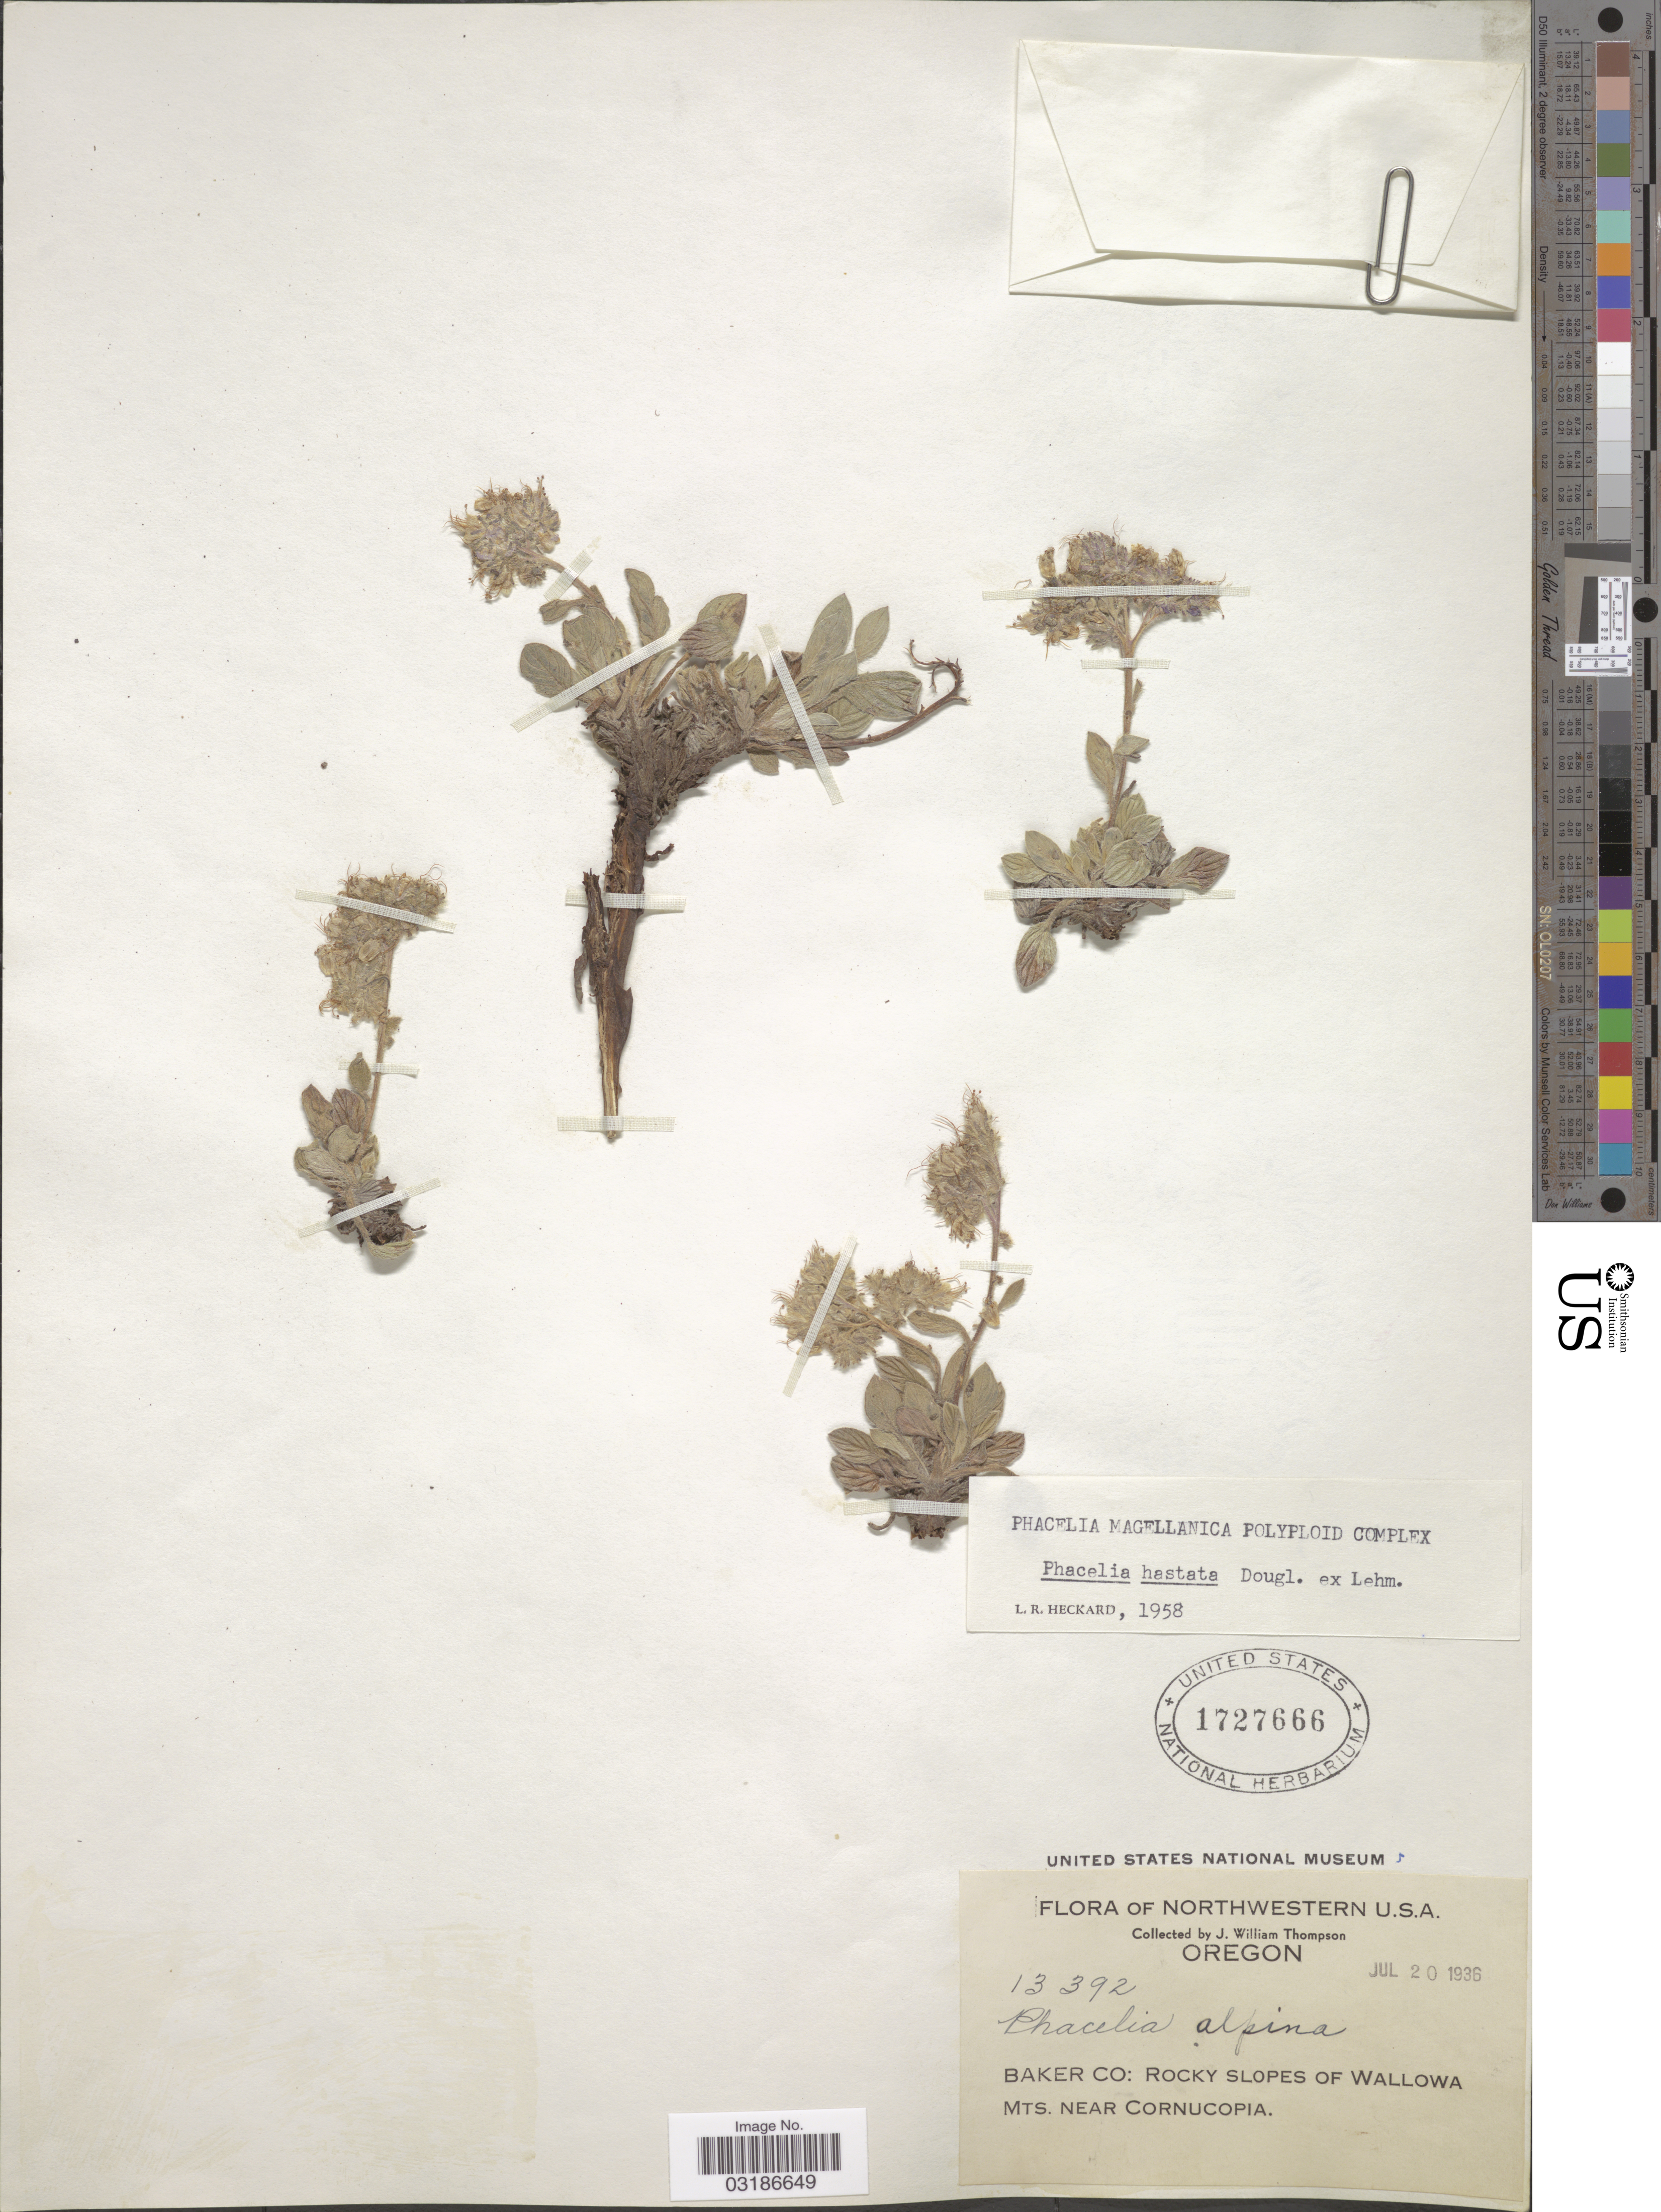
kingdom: Plantae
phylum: Tracheophyta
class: Magnoliopsida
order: Boraginales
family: Hydrophyllaceae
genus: Phacelia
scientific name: Phacelia hastata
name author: Douglas ex Lehm.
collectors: J. W. Thompson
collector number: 13392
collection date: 1936-07-20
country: United States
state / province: Oregon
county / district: Baker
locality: Northwestern U.S.A., Baker Co: Rocky Slope Of Wallowa Mts. Near Cornucopia.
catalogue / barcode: US 1727666